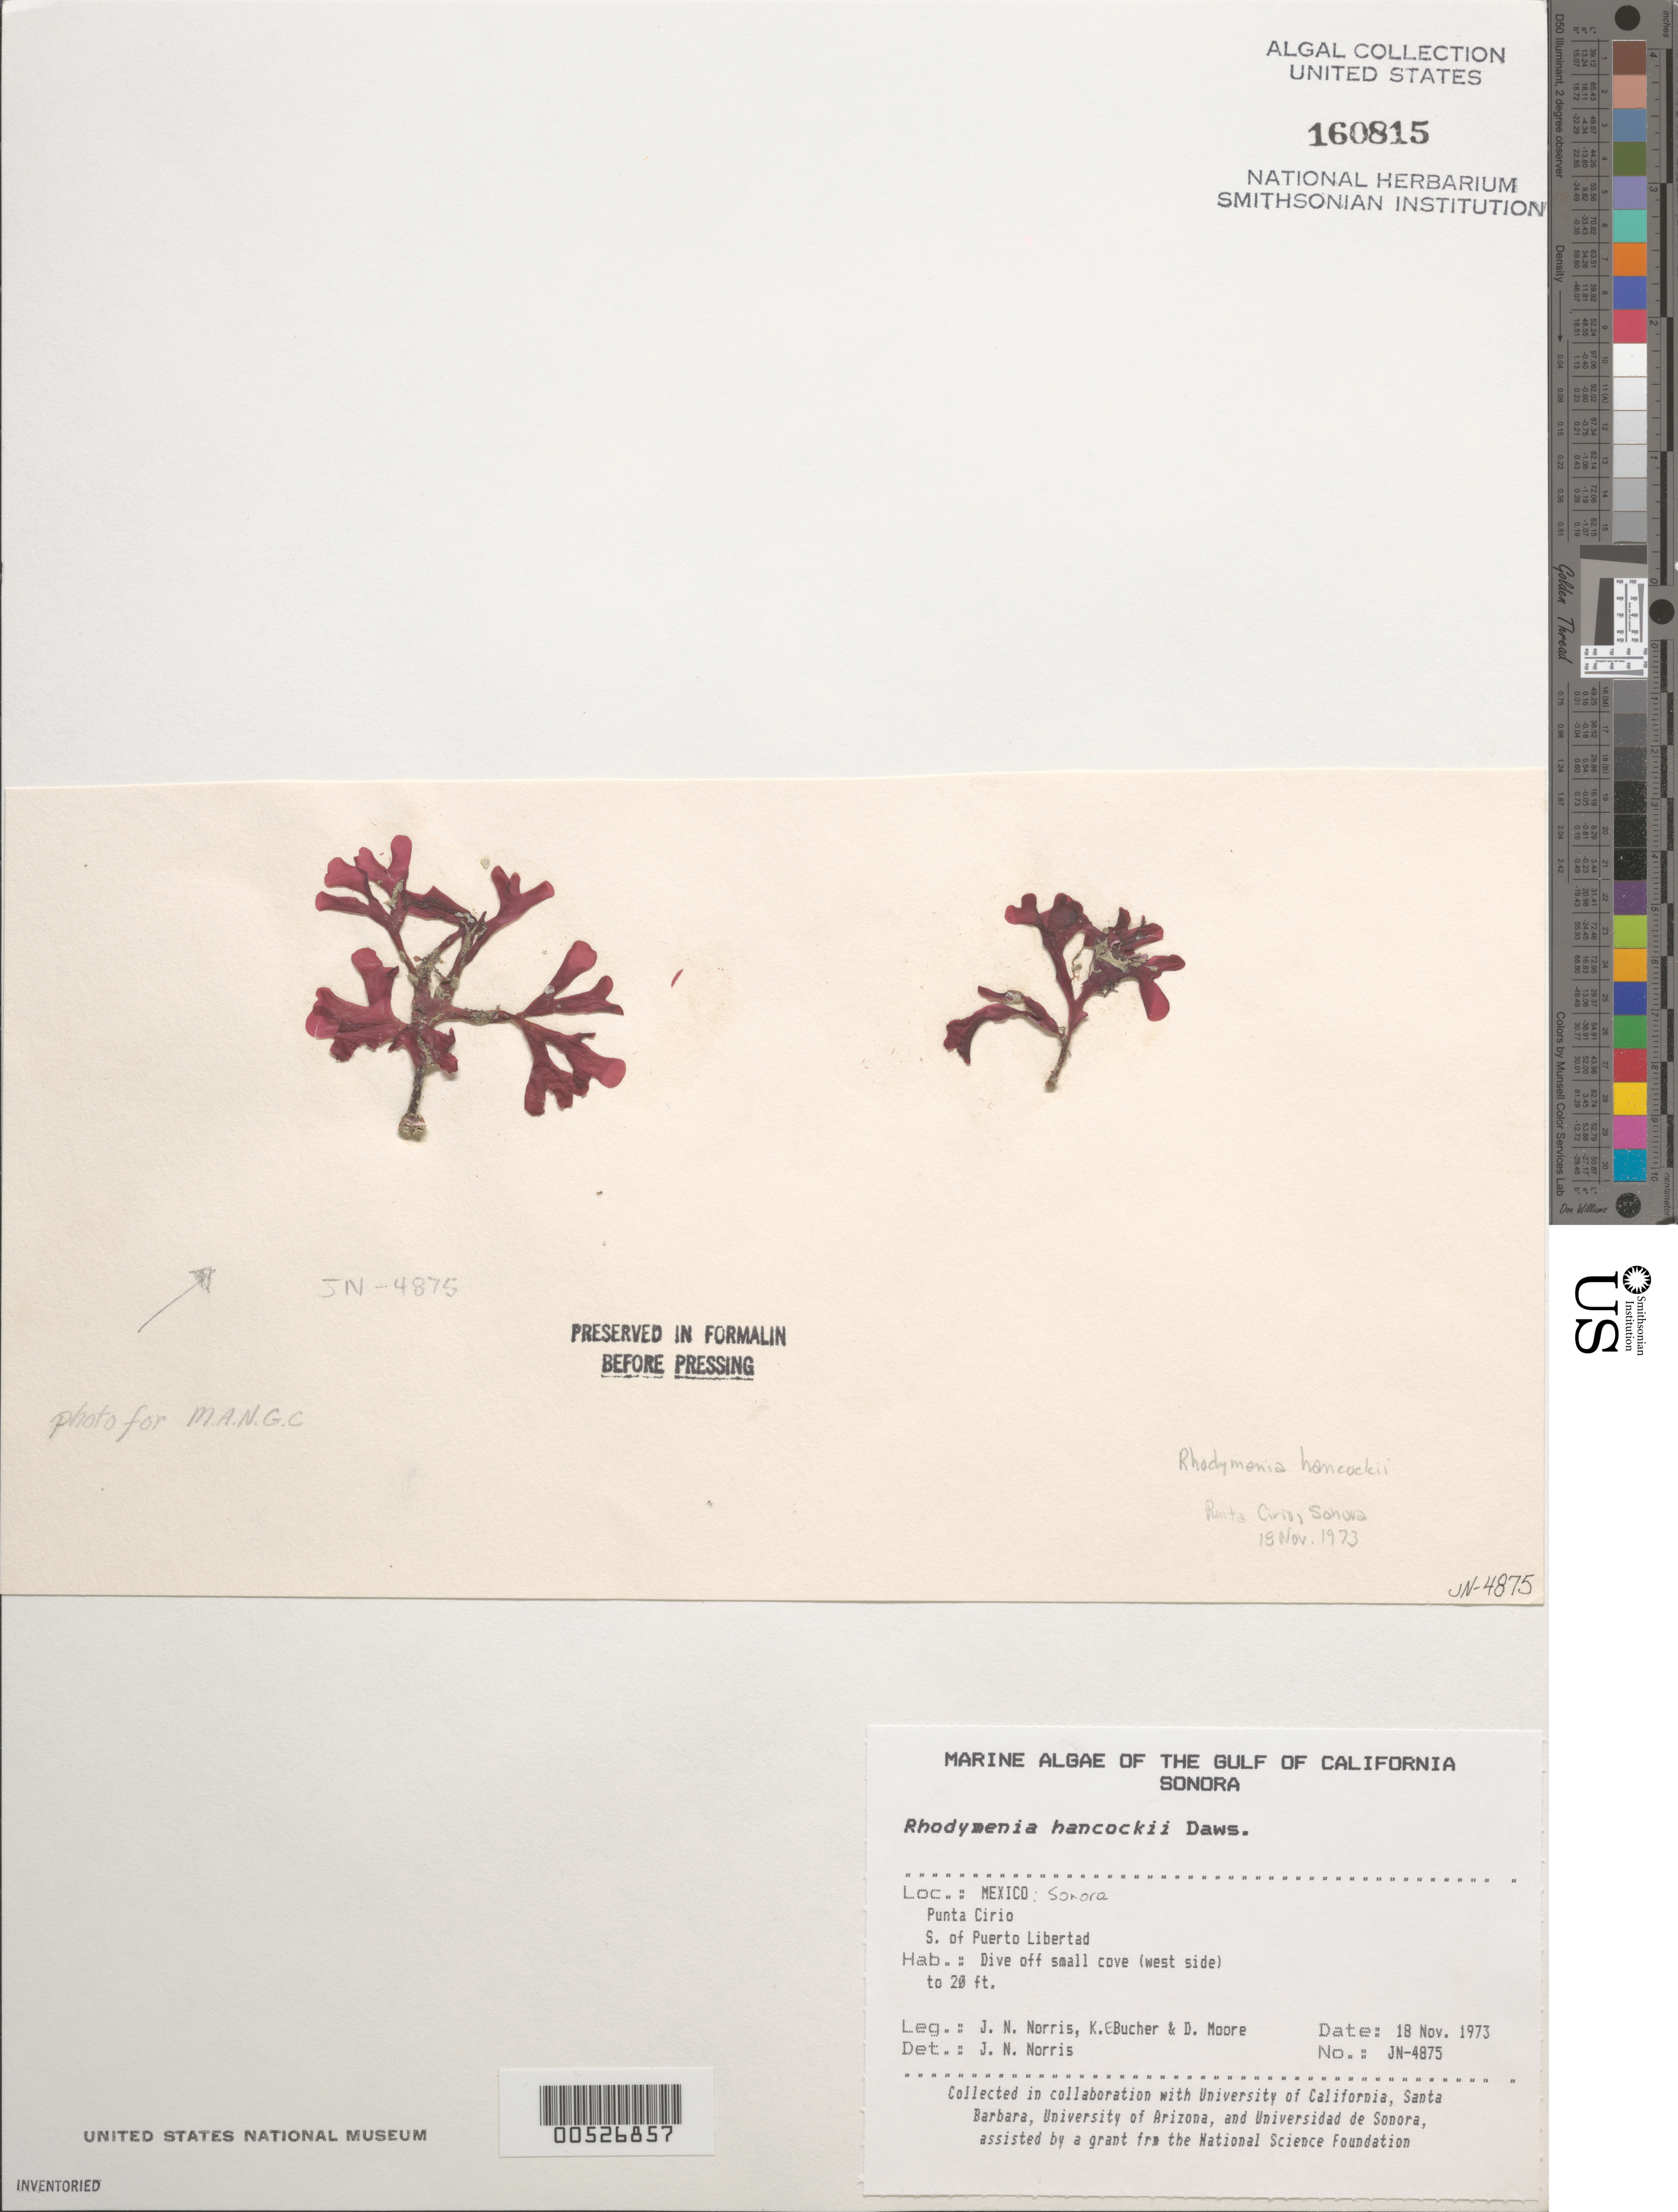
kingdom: Plantae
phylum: Rhodophyta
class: Florideophyceae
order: Rhodymeniales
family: Rhodymeniaceae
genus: Rhodymenia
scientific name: Rhodymenia hancockii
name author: E.Y. Dawson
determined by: Norris, James N.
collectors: J. N. Norris, K. E. Bucher & D. Moore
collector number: JN-4875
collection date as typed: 18 Nov 1973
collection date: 1973-11-18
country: Mexico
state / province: Sonora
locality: Punta Cirio south of Puerto Libertad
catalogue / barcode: US 160815